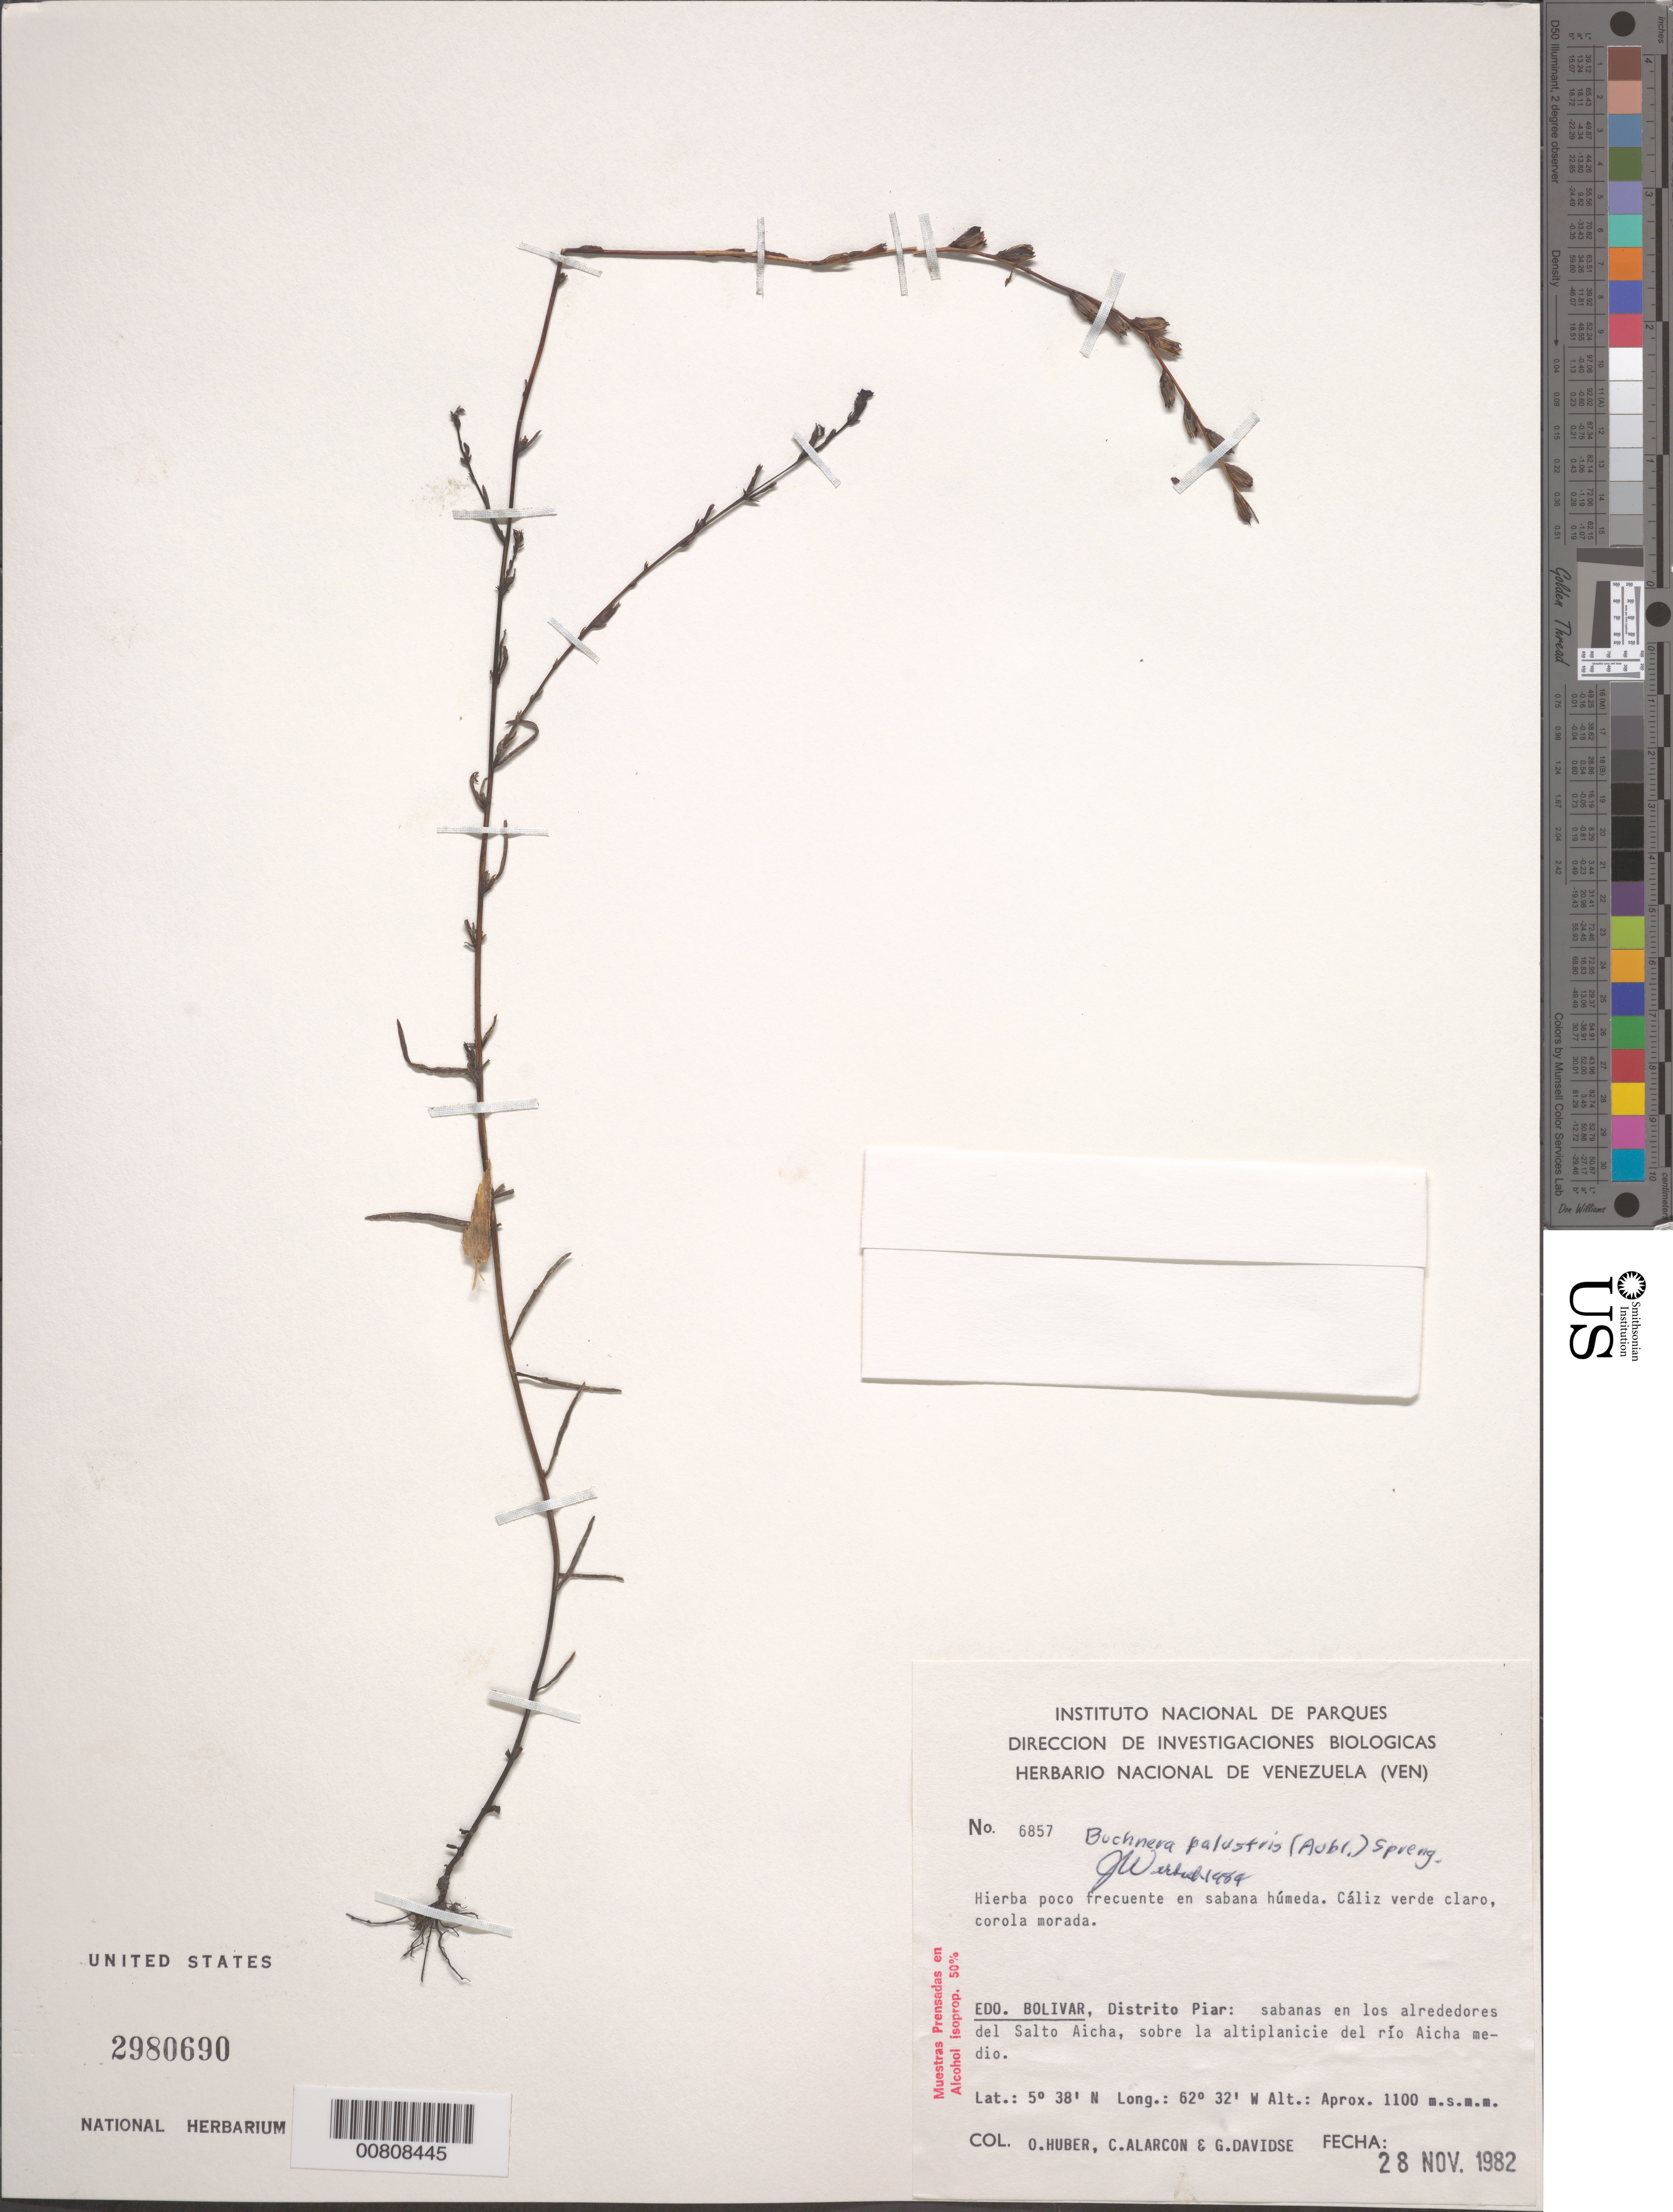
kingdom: Plantae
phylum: Tracheophyta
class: Magnoliopsida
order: Lamiales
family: Orobanchaceae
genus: Buchnera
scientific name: Buchnera palustris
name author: (Aubl.) Spreng.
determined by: Wurdack, John J., (US), US (UNITED STATES)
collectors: O. Huber, C. Alarcon & G. Davidse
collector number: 6857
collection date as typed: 28-Nov-82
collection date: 1982-11-28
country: Venezuela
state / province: Bolívar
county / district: Piar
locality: Salto Aicha, sobre la altiplanicie del Río Aicha medio.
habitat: Sabana húmeda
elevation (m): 1100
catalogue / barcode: US 2980690